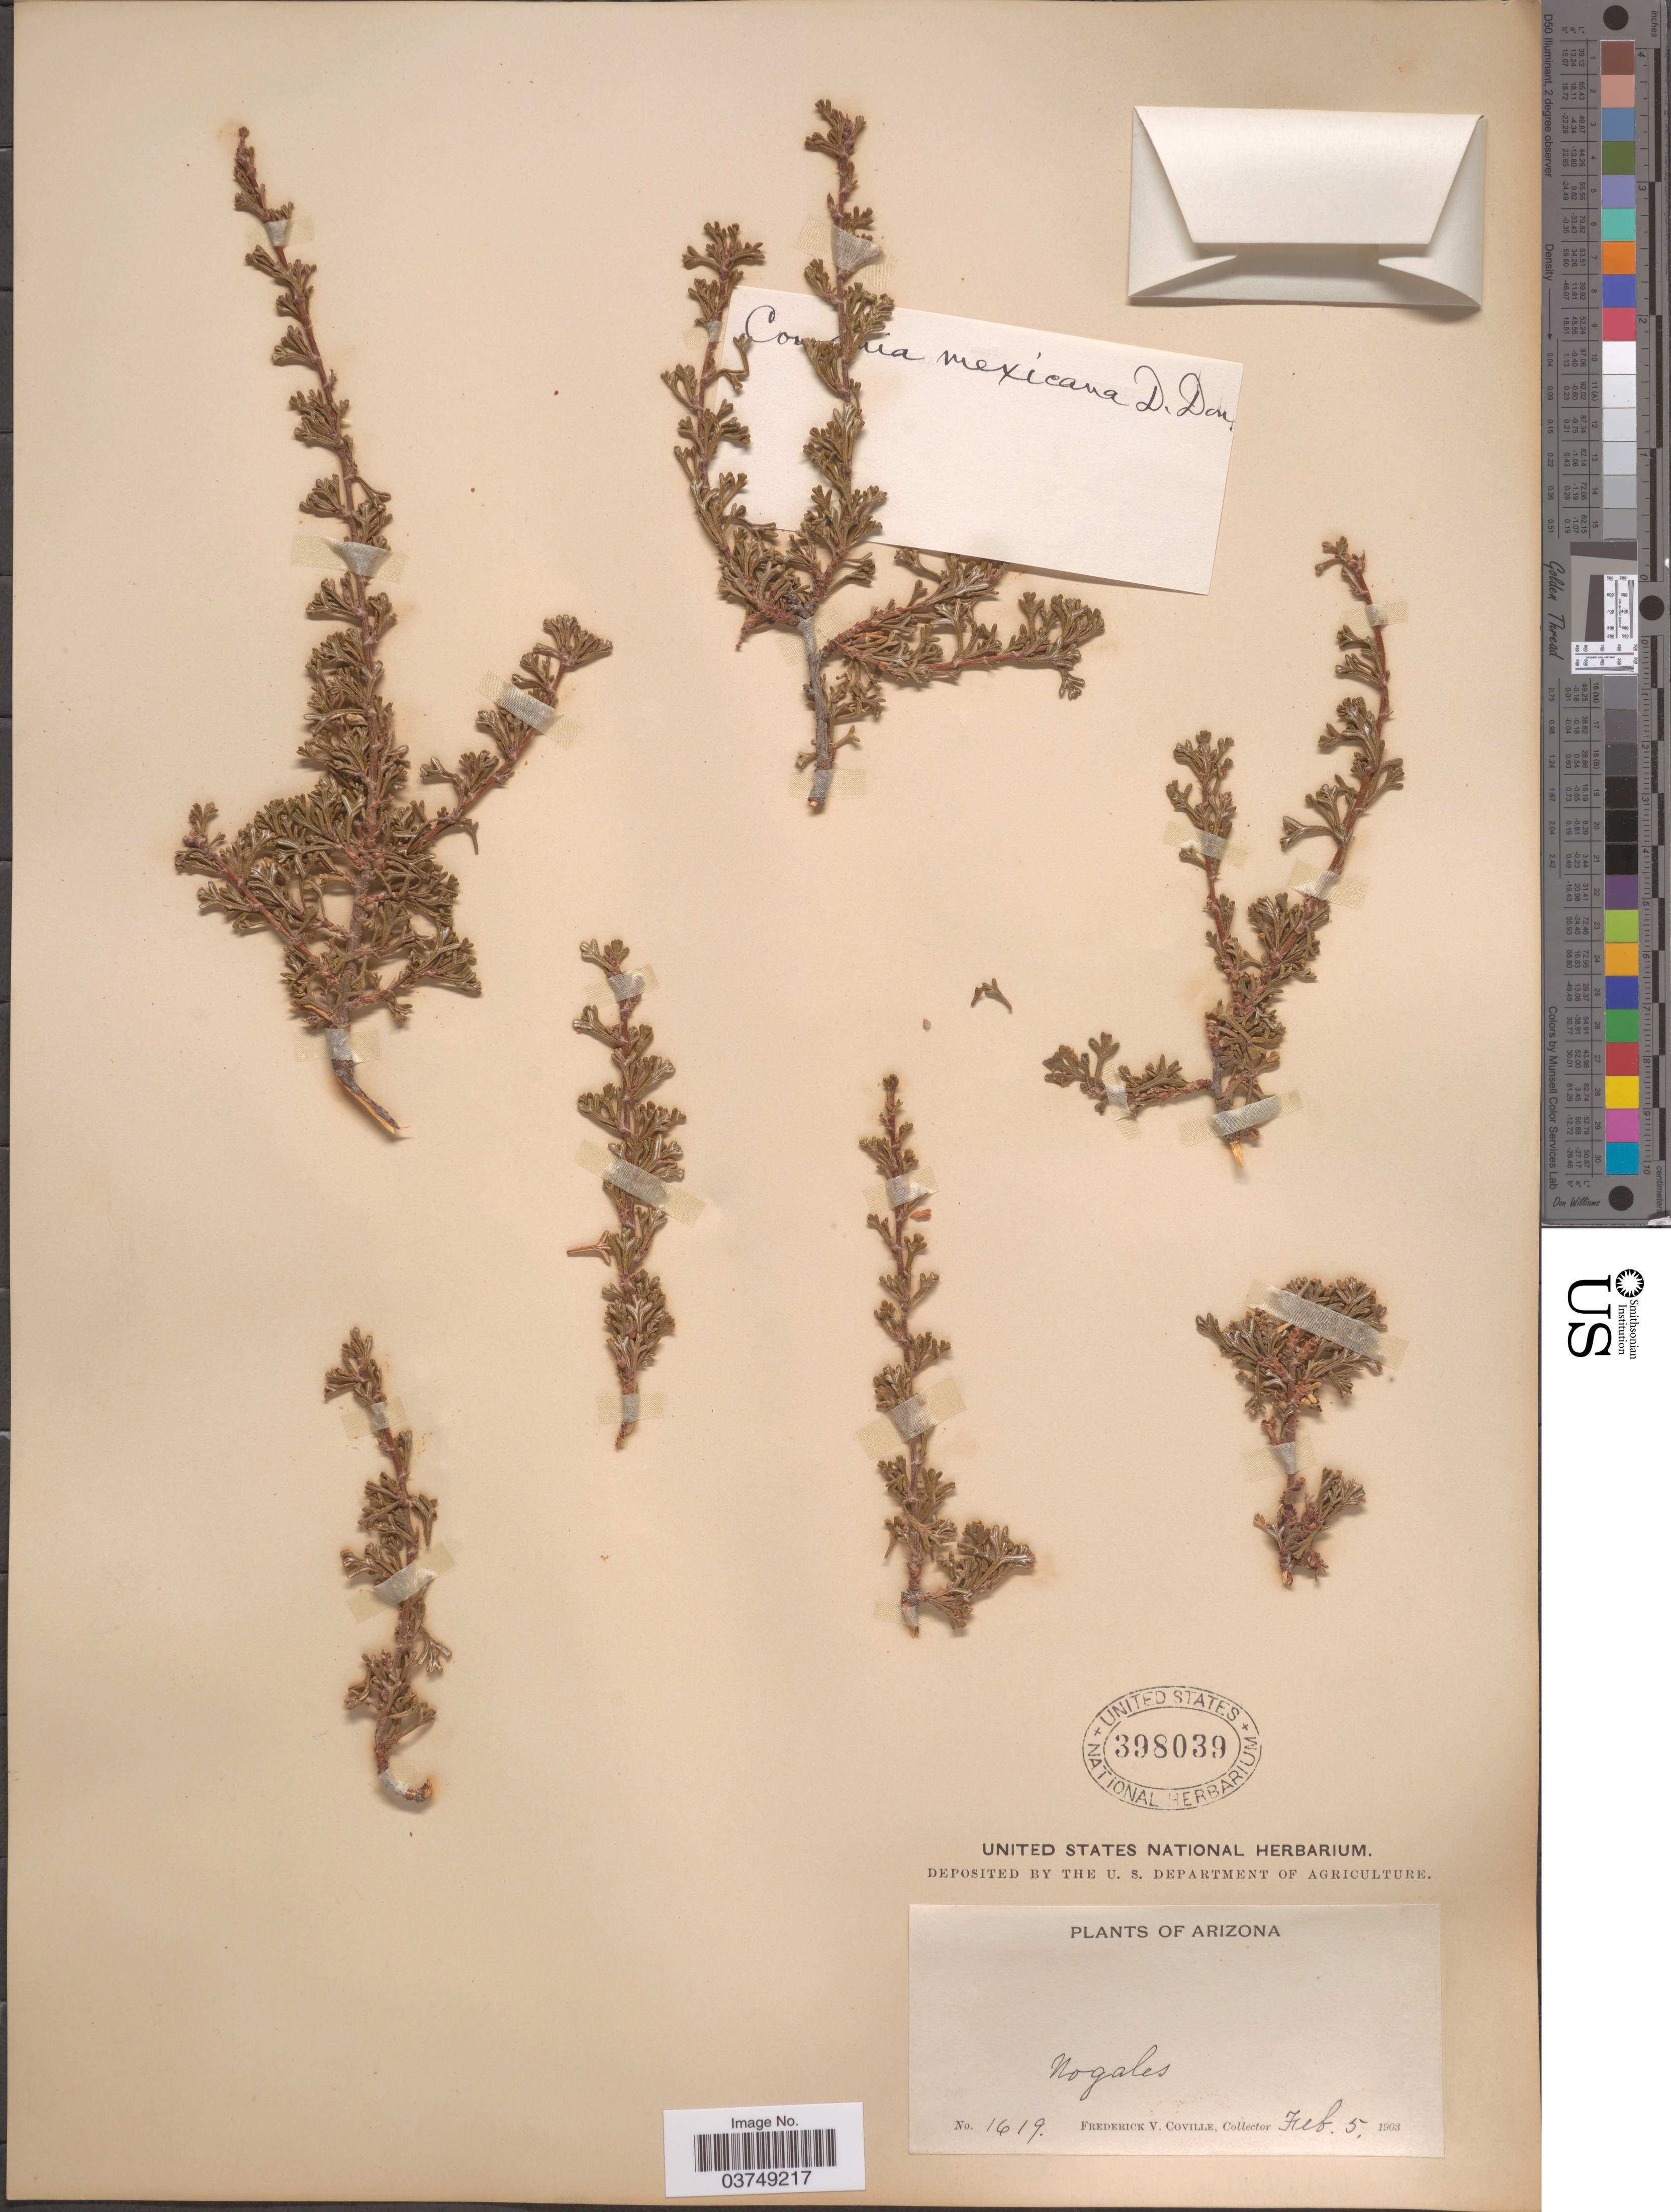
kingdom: Plantae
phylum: Tracheophyta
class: Magnoliopsida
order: Rosales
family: Rosaceae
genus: Purshia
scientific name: Purshia stansburyana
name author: (Torr.) Henrickson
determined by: Strong, Mark T., (BOT), Smithsonian Institution - National Museum of Natural History (UNITED STATES)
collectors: F. V. Coville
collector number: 1619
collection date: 1903-02-05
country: United States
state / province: Arizona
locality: Nogales.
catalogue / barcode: US 398039